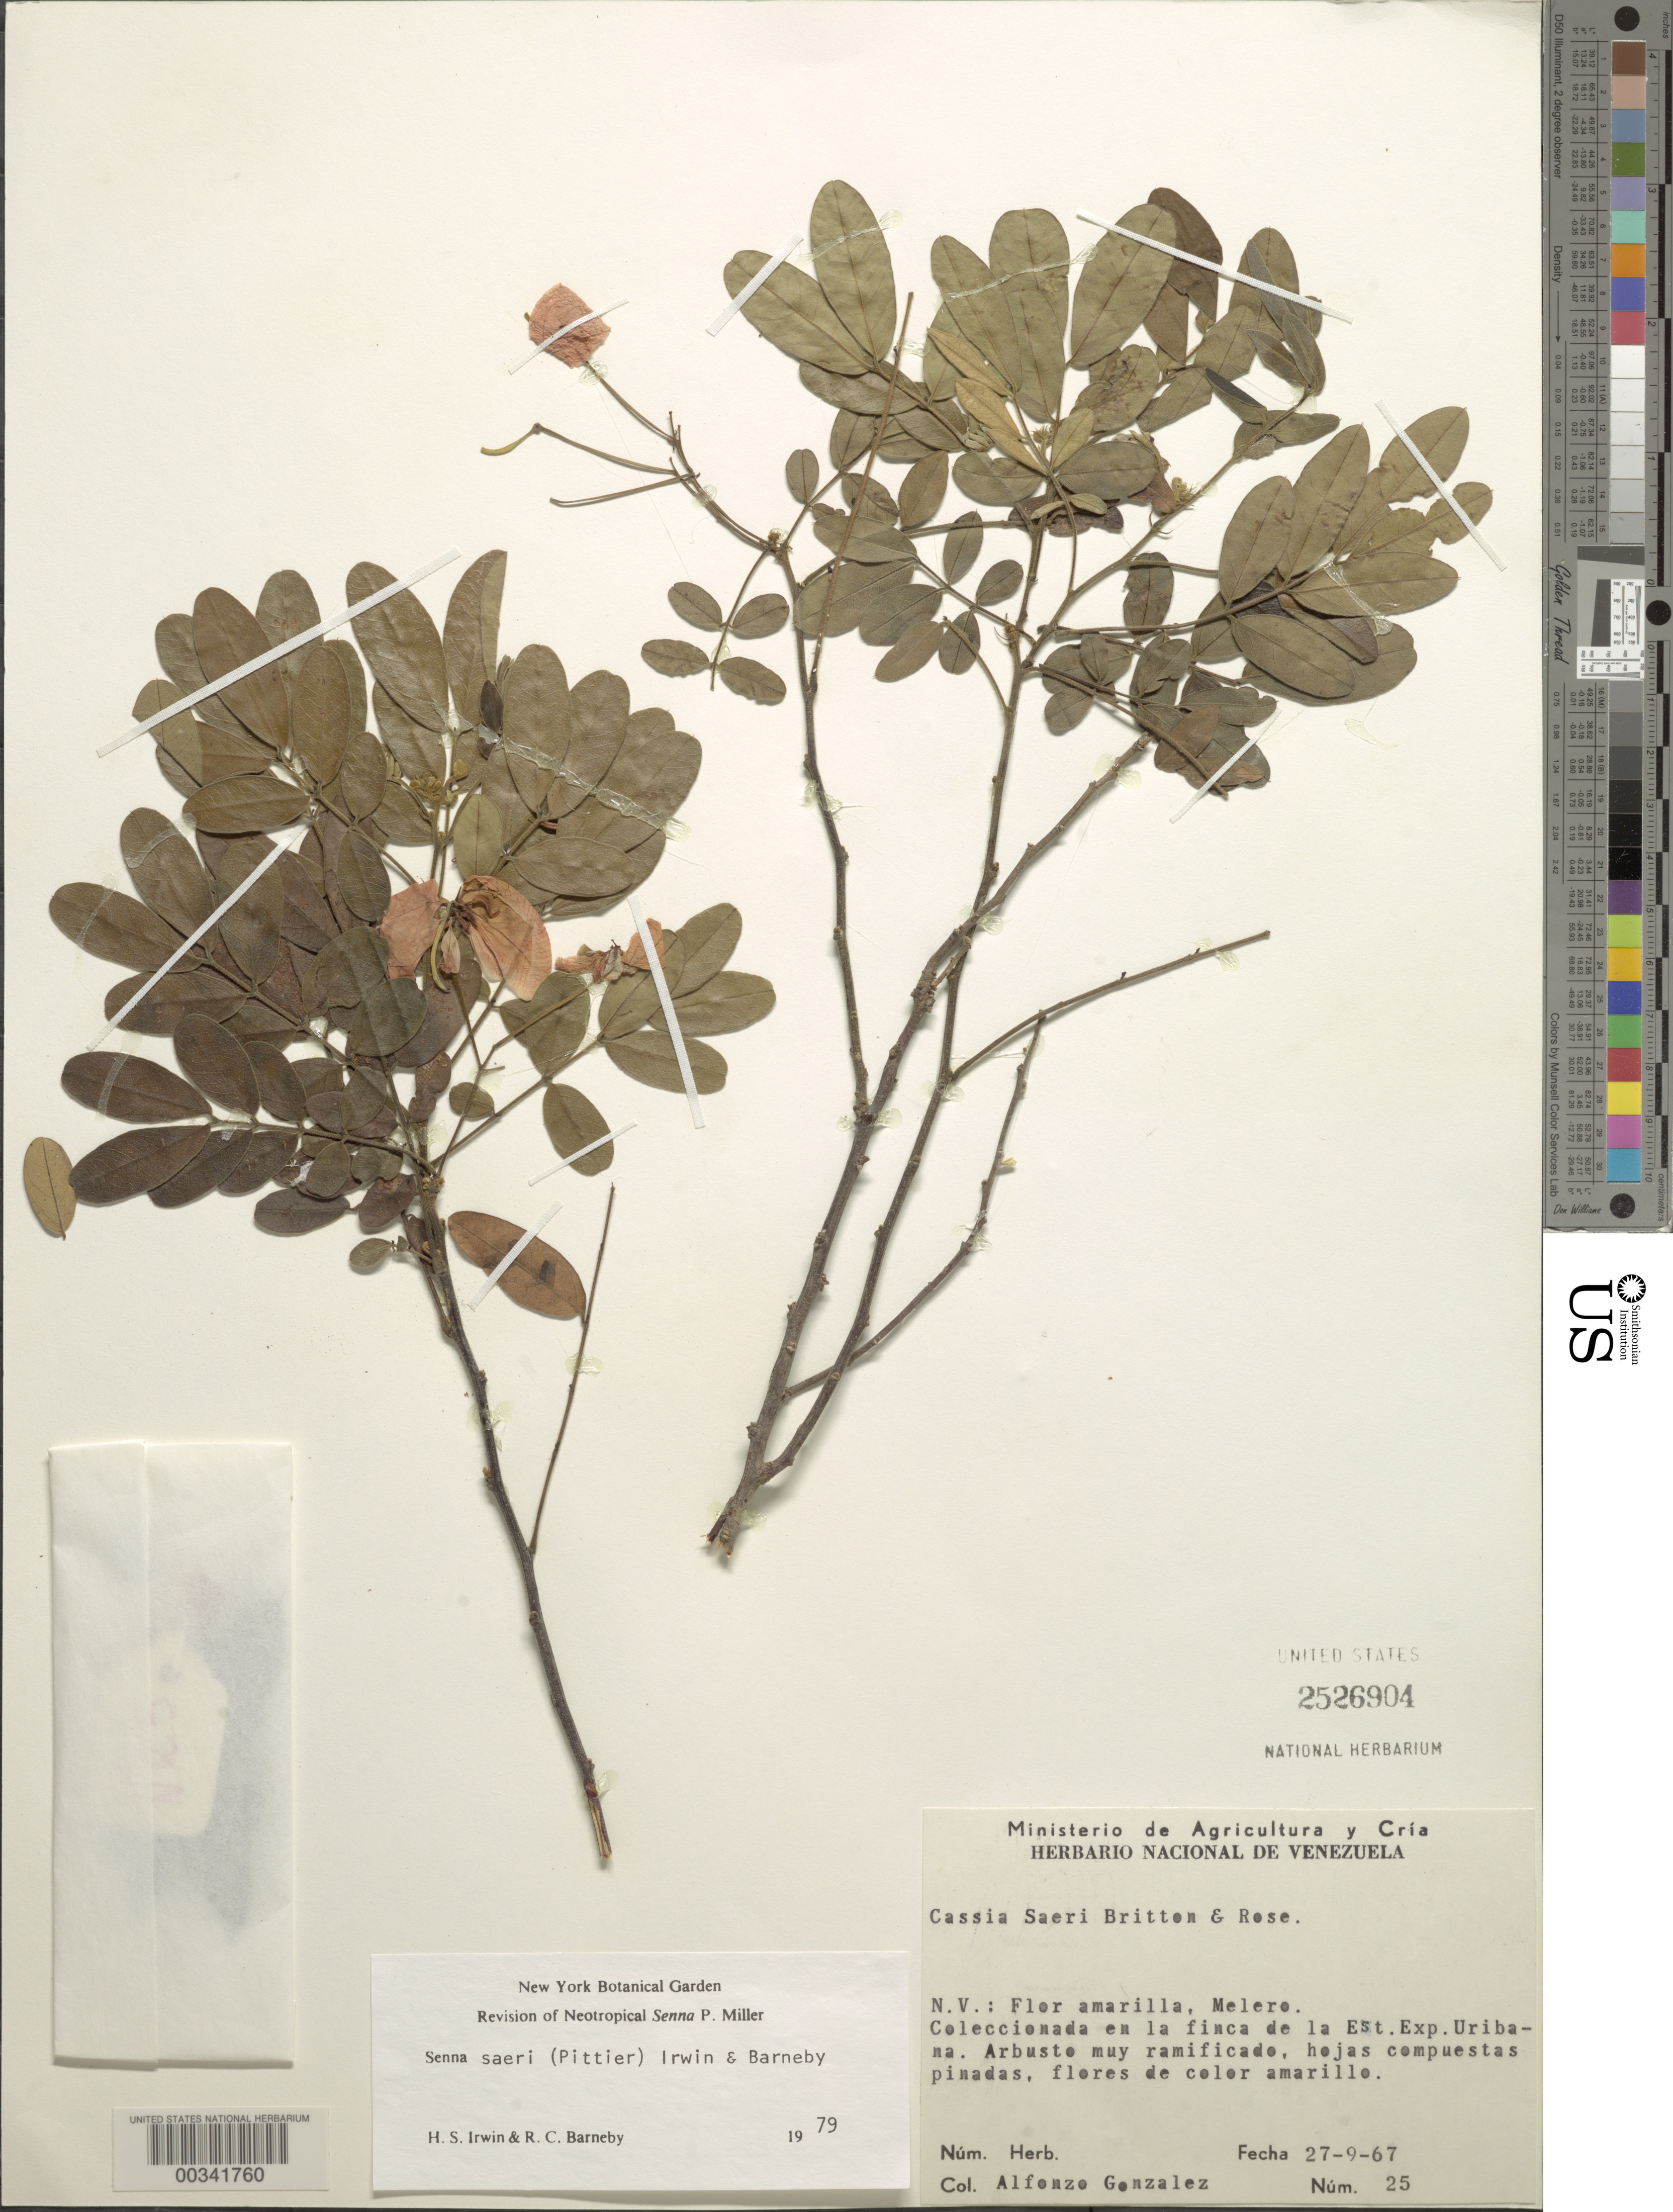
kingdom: Plantae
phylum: Tracheophyta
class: Magnoliopsida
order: Fabales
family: Fabaceae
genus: Senna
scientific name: Senna saeri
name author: (Britton & Rose ex Pittier) H.S. Irwin & Barneby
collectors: A. C. González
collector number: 25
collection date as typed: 27 Sep 1967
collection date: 1967-09-27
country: Venezuela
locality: En la finca de la est. exp. uribana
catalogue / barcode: US 2526904